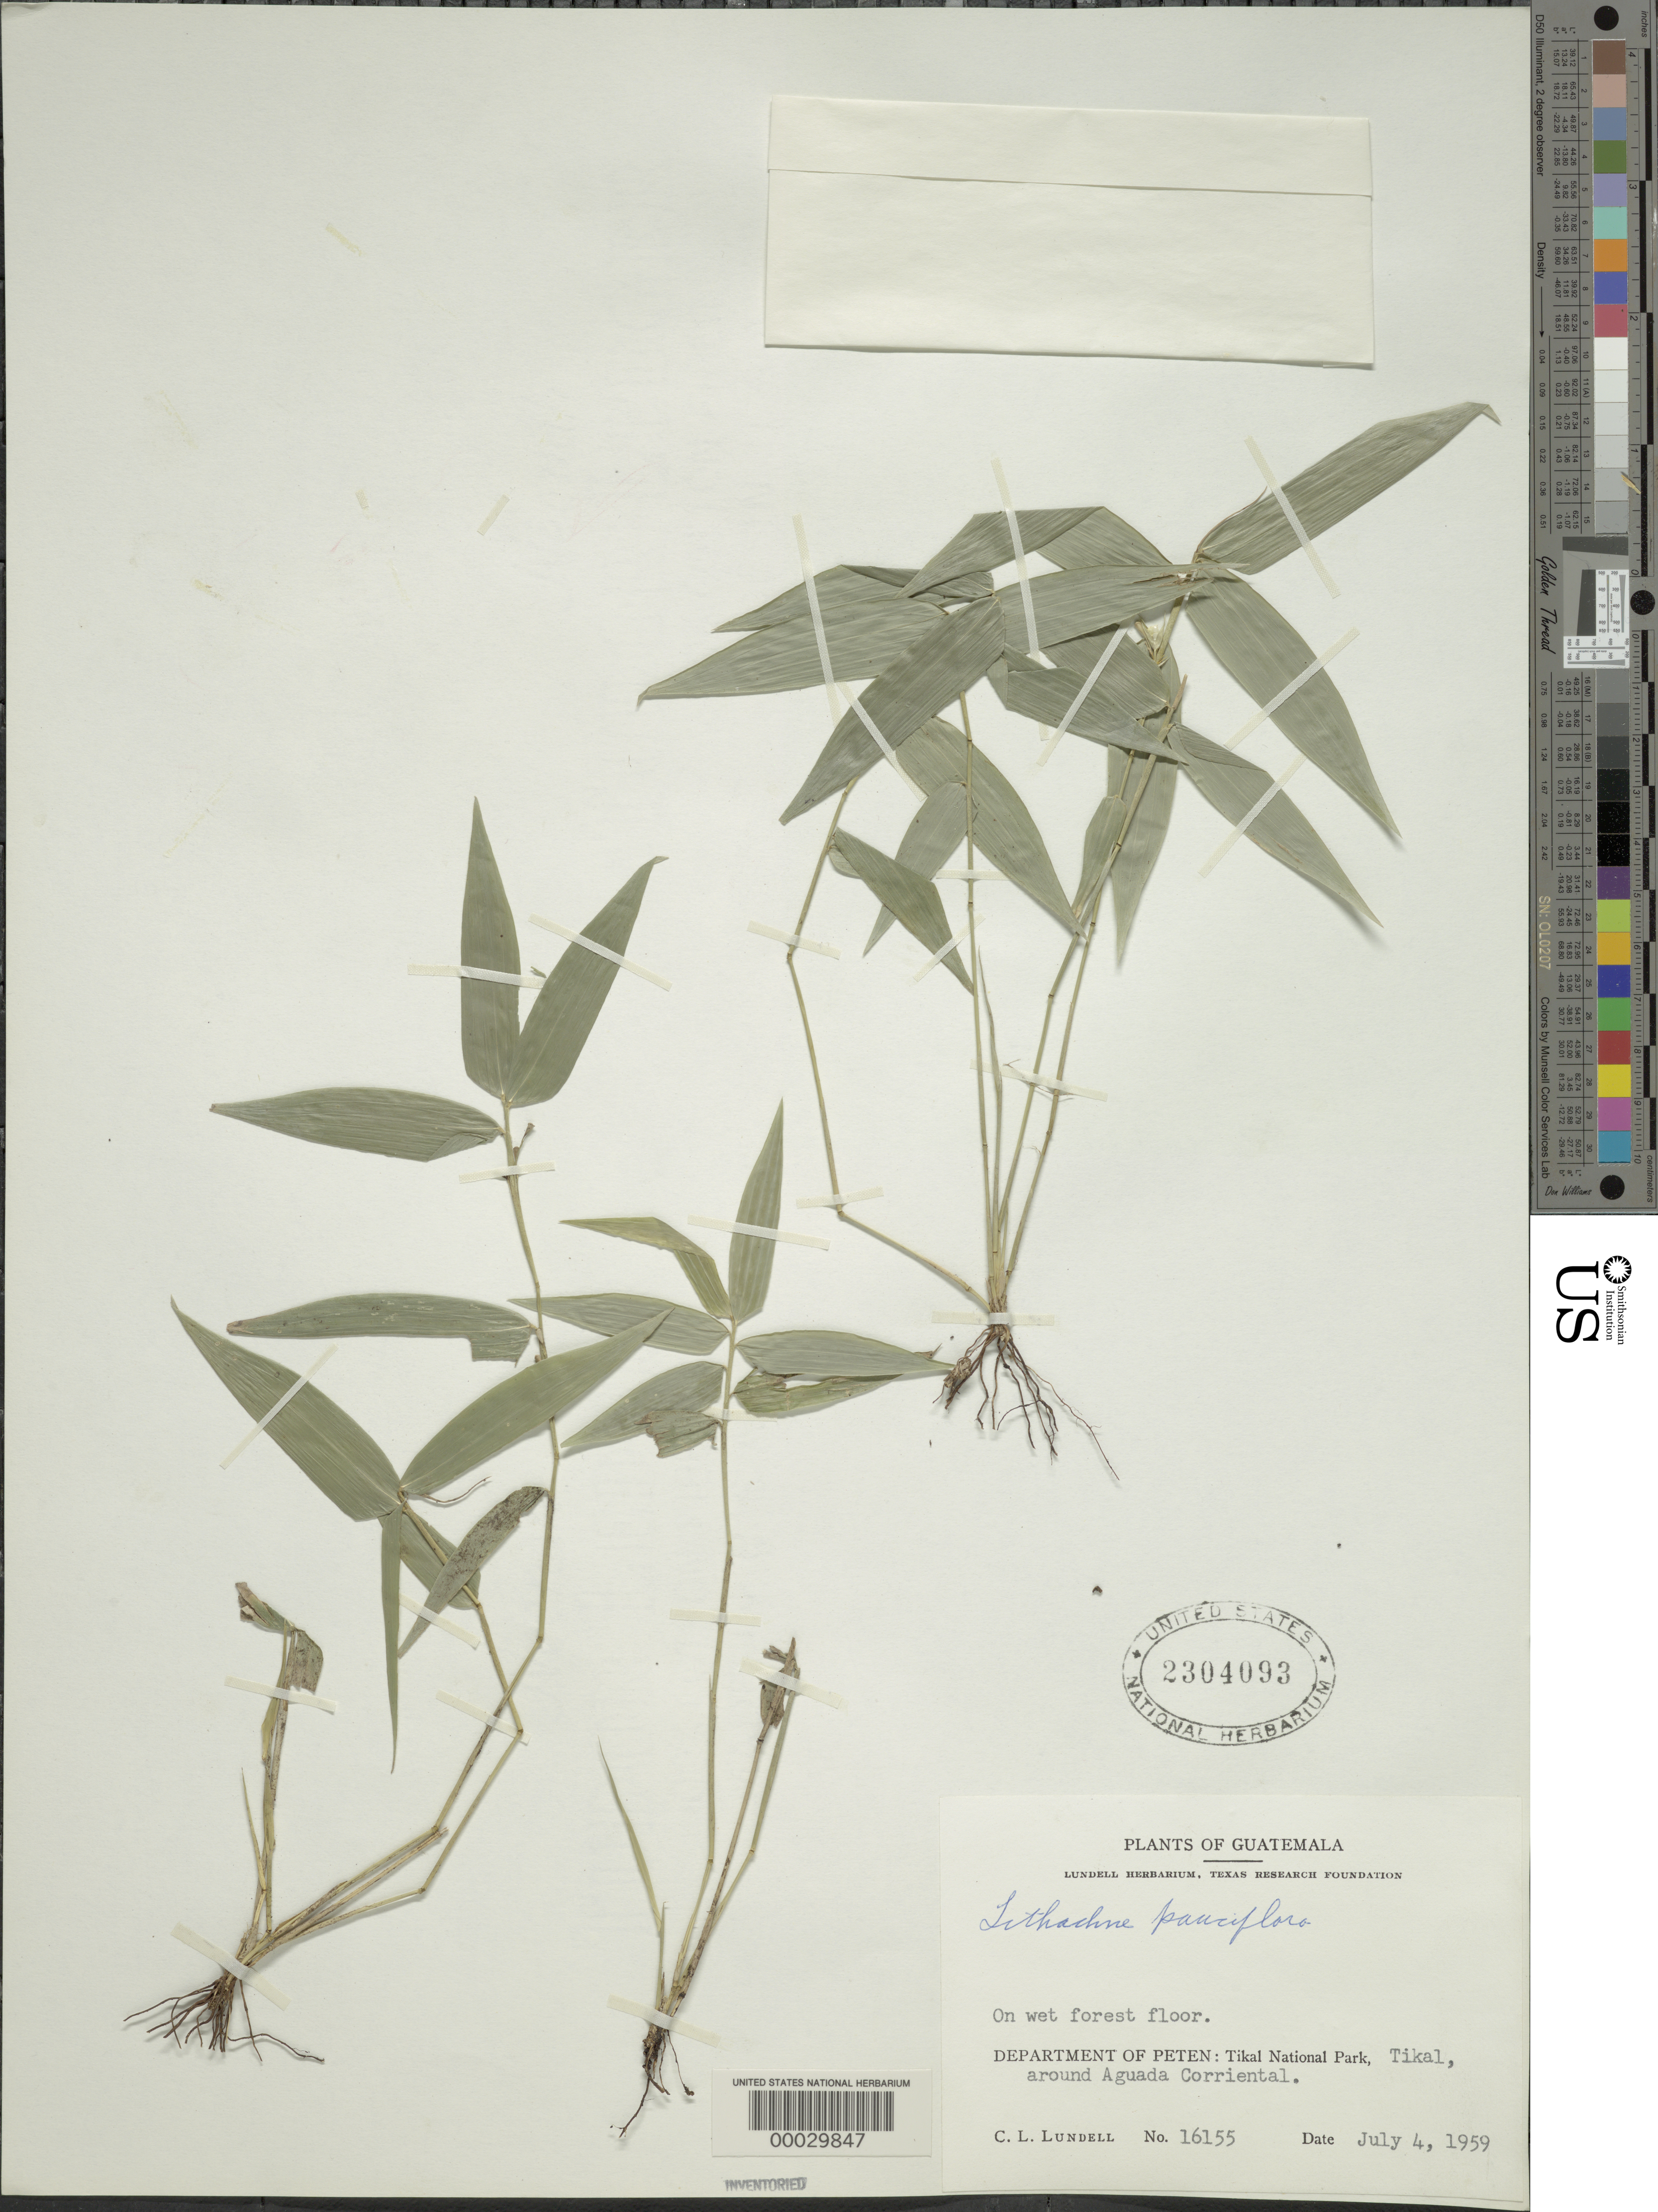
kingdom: Plantae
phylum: Tracheophyta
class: Liliopsida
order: Poales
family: Poaceae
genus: Lithachne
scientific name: Lithachne pauciflora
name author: (Sw.) P. Beauv.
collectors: C. L. Lundell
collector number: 16155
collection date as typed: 04 Jul 1959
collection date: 1959-07-04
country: Guatemala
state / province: El Petén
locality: Tikal National Park, Tikal, aguada corriental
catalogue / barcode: US 2304093